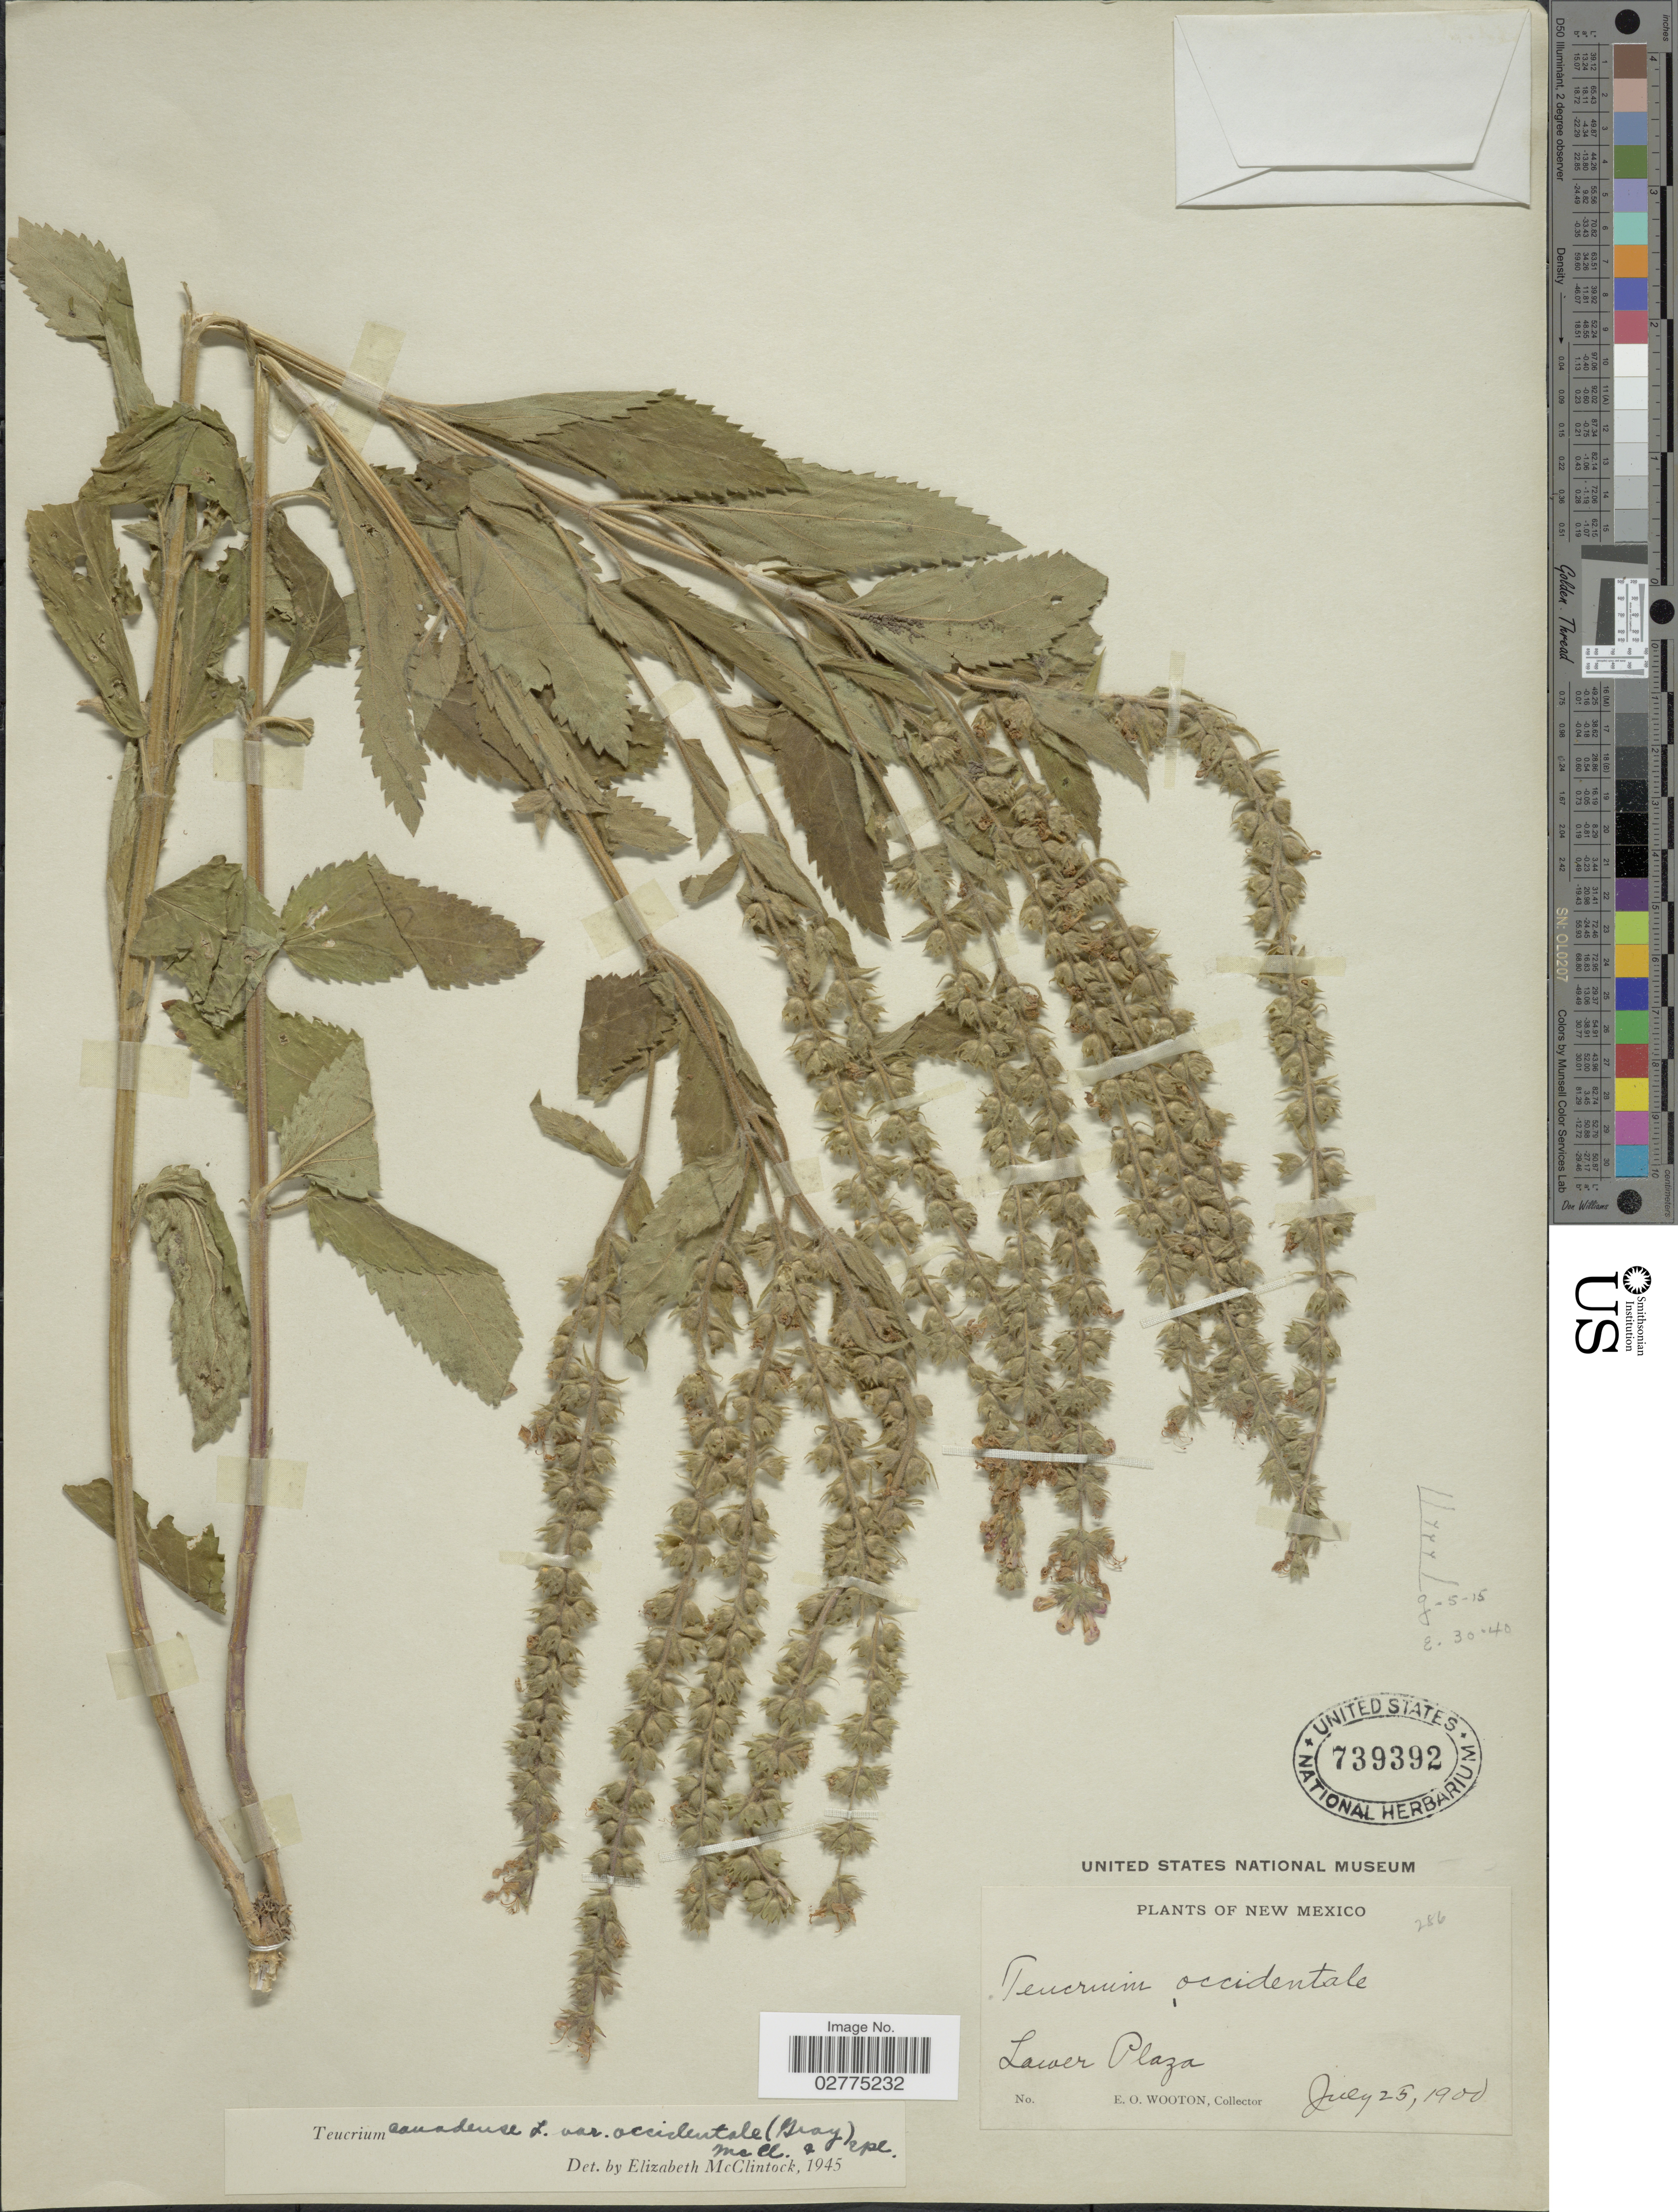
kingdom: Plantae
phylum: Tracheophyta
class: Magnoliopsida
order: Lamiales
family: Lamiaceae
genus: Teucrium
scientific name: Teucrium canadense var. occidentale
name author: (A. Gray) E. M. McClint. & Epling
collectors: E. O. Wooton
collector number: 286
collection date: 1900-07-25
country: United States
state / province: New Mexico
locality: Lower Plaza.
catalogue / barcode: US 739392